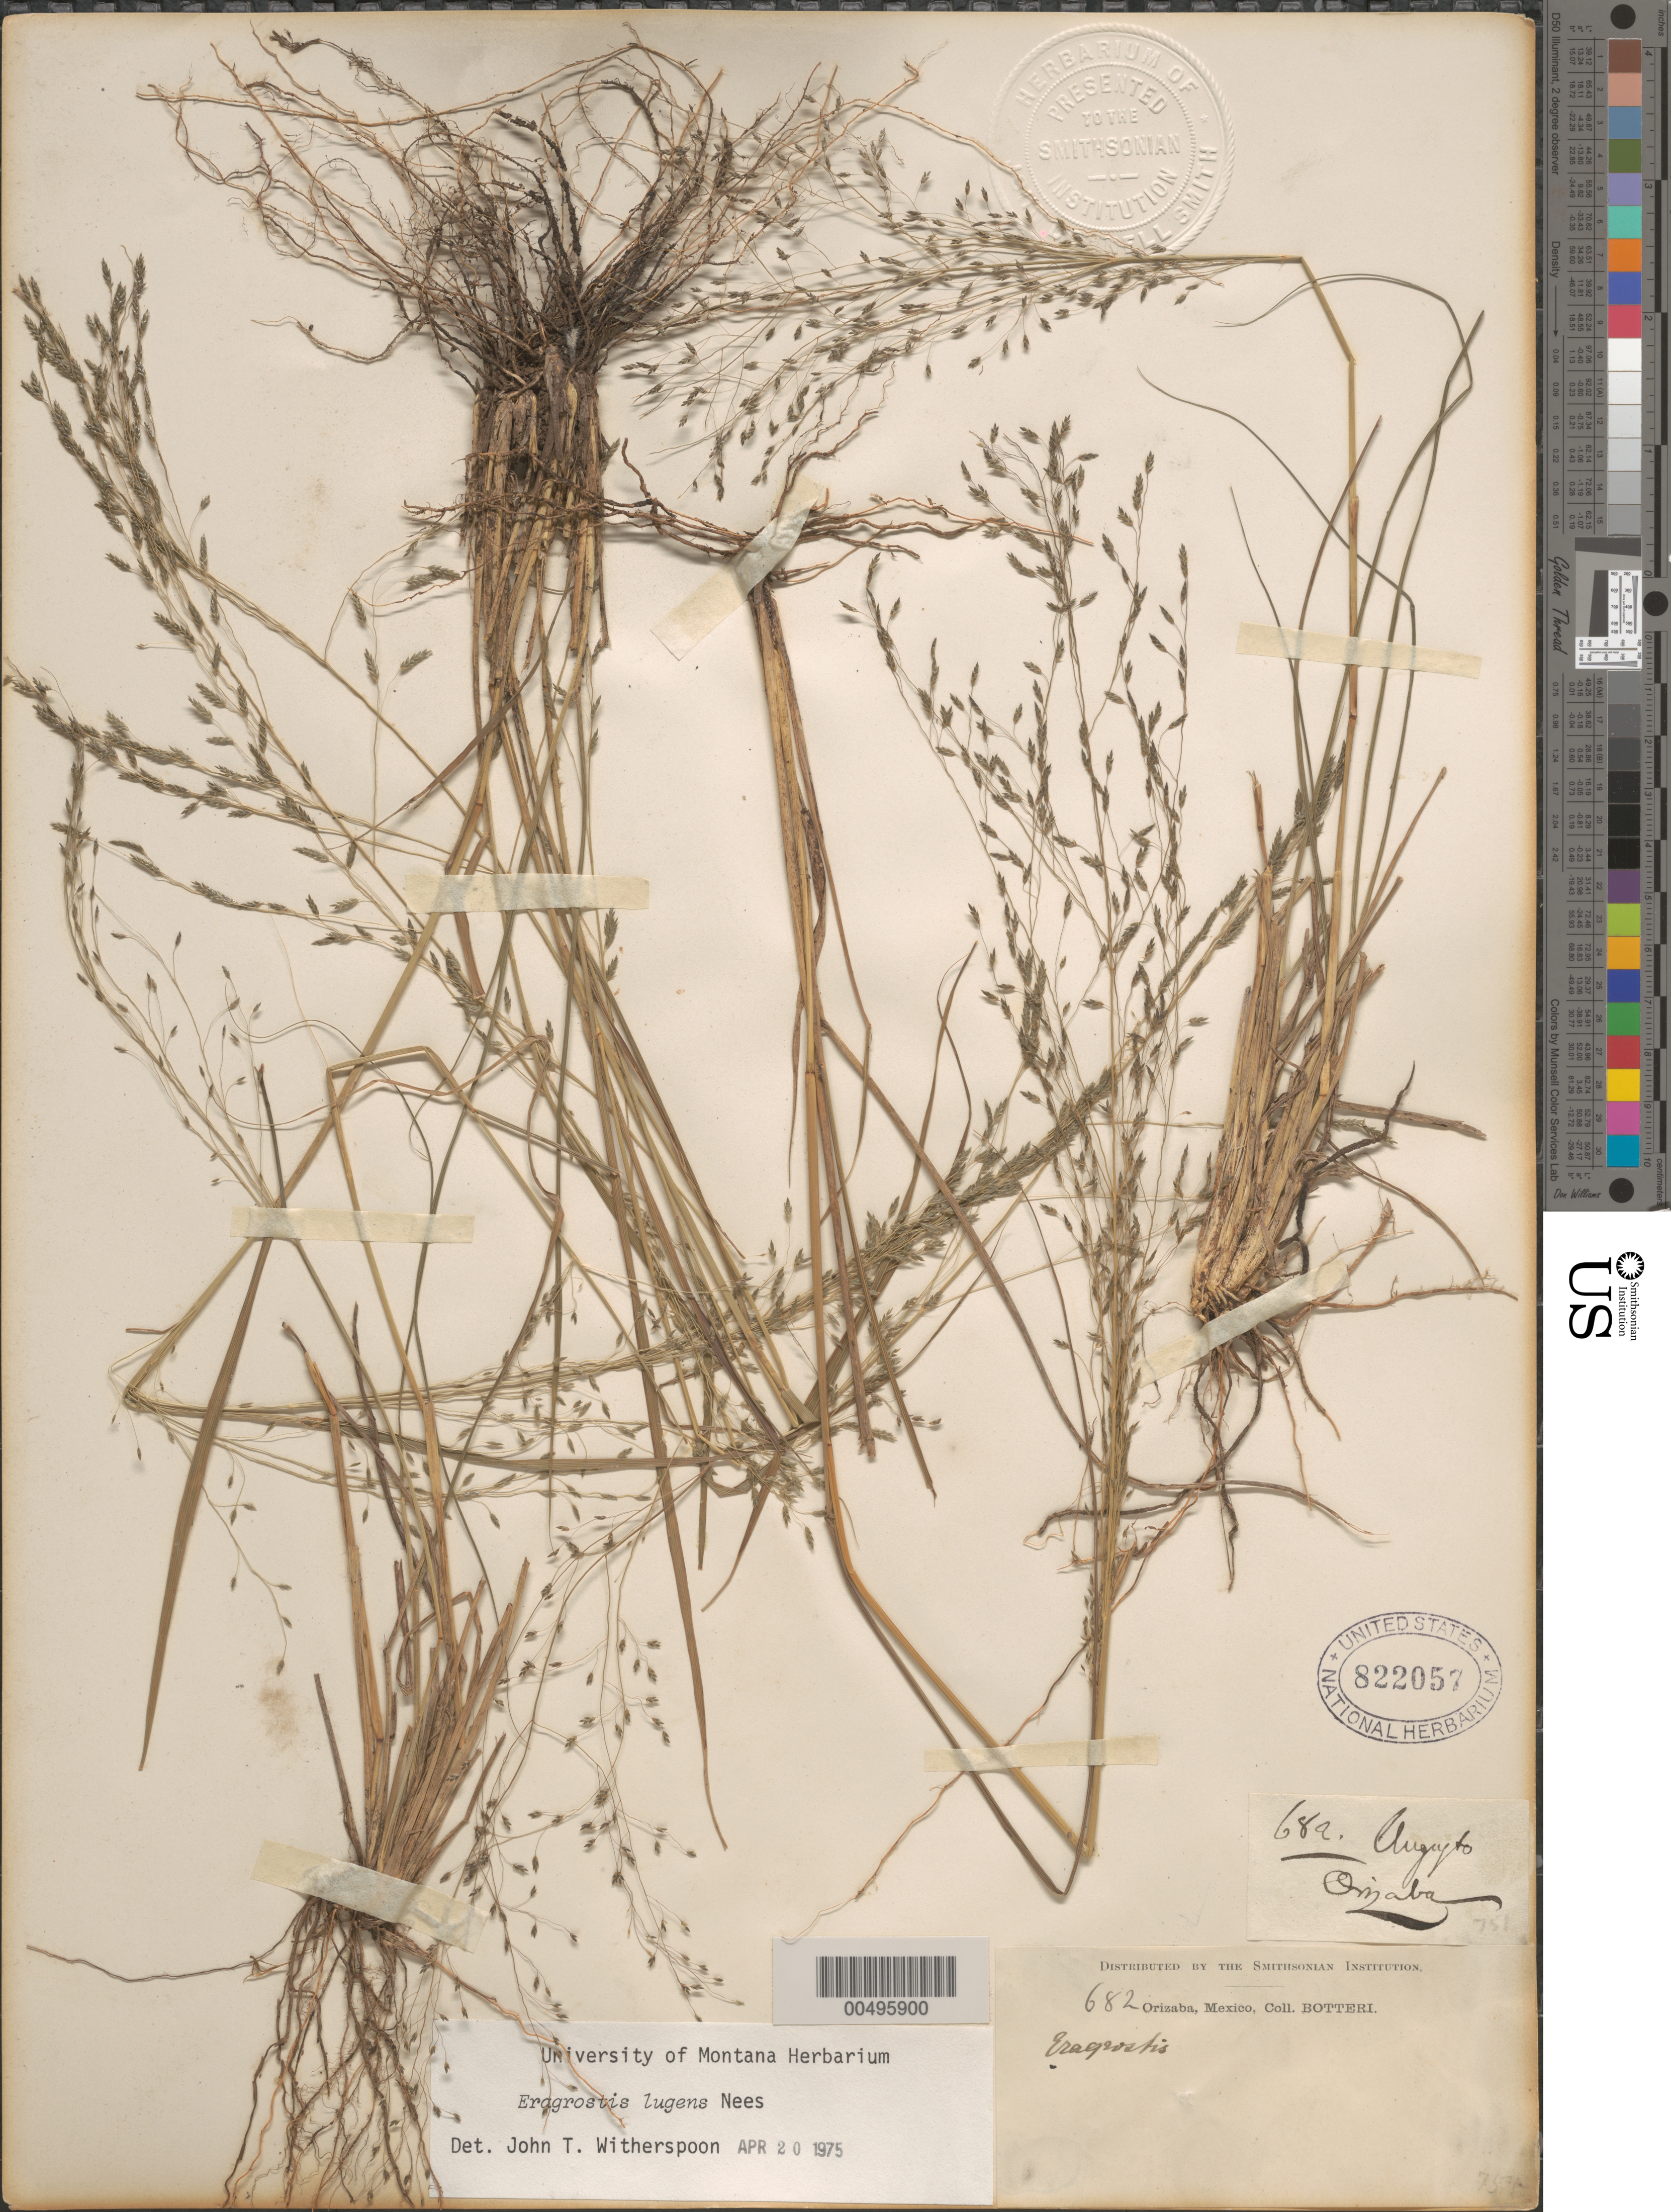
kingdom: Plantae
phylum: Tracheophyta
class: Liliopsida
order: Poales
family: Poaceae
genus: Eragrostis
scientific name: Eragrostis lugens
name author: Nees in Mart.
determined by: Witherspoon, John T.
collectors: -. Botteri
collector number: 682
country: Mexico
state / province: Veracruz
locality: Orizaba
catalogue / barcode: US 822057